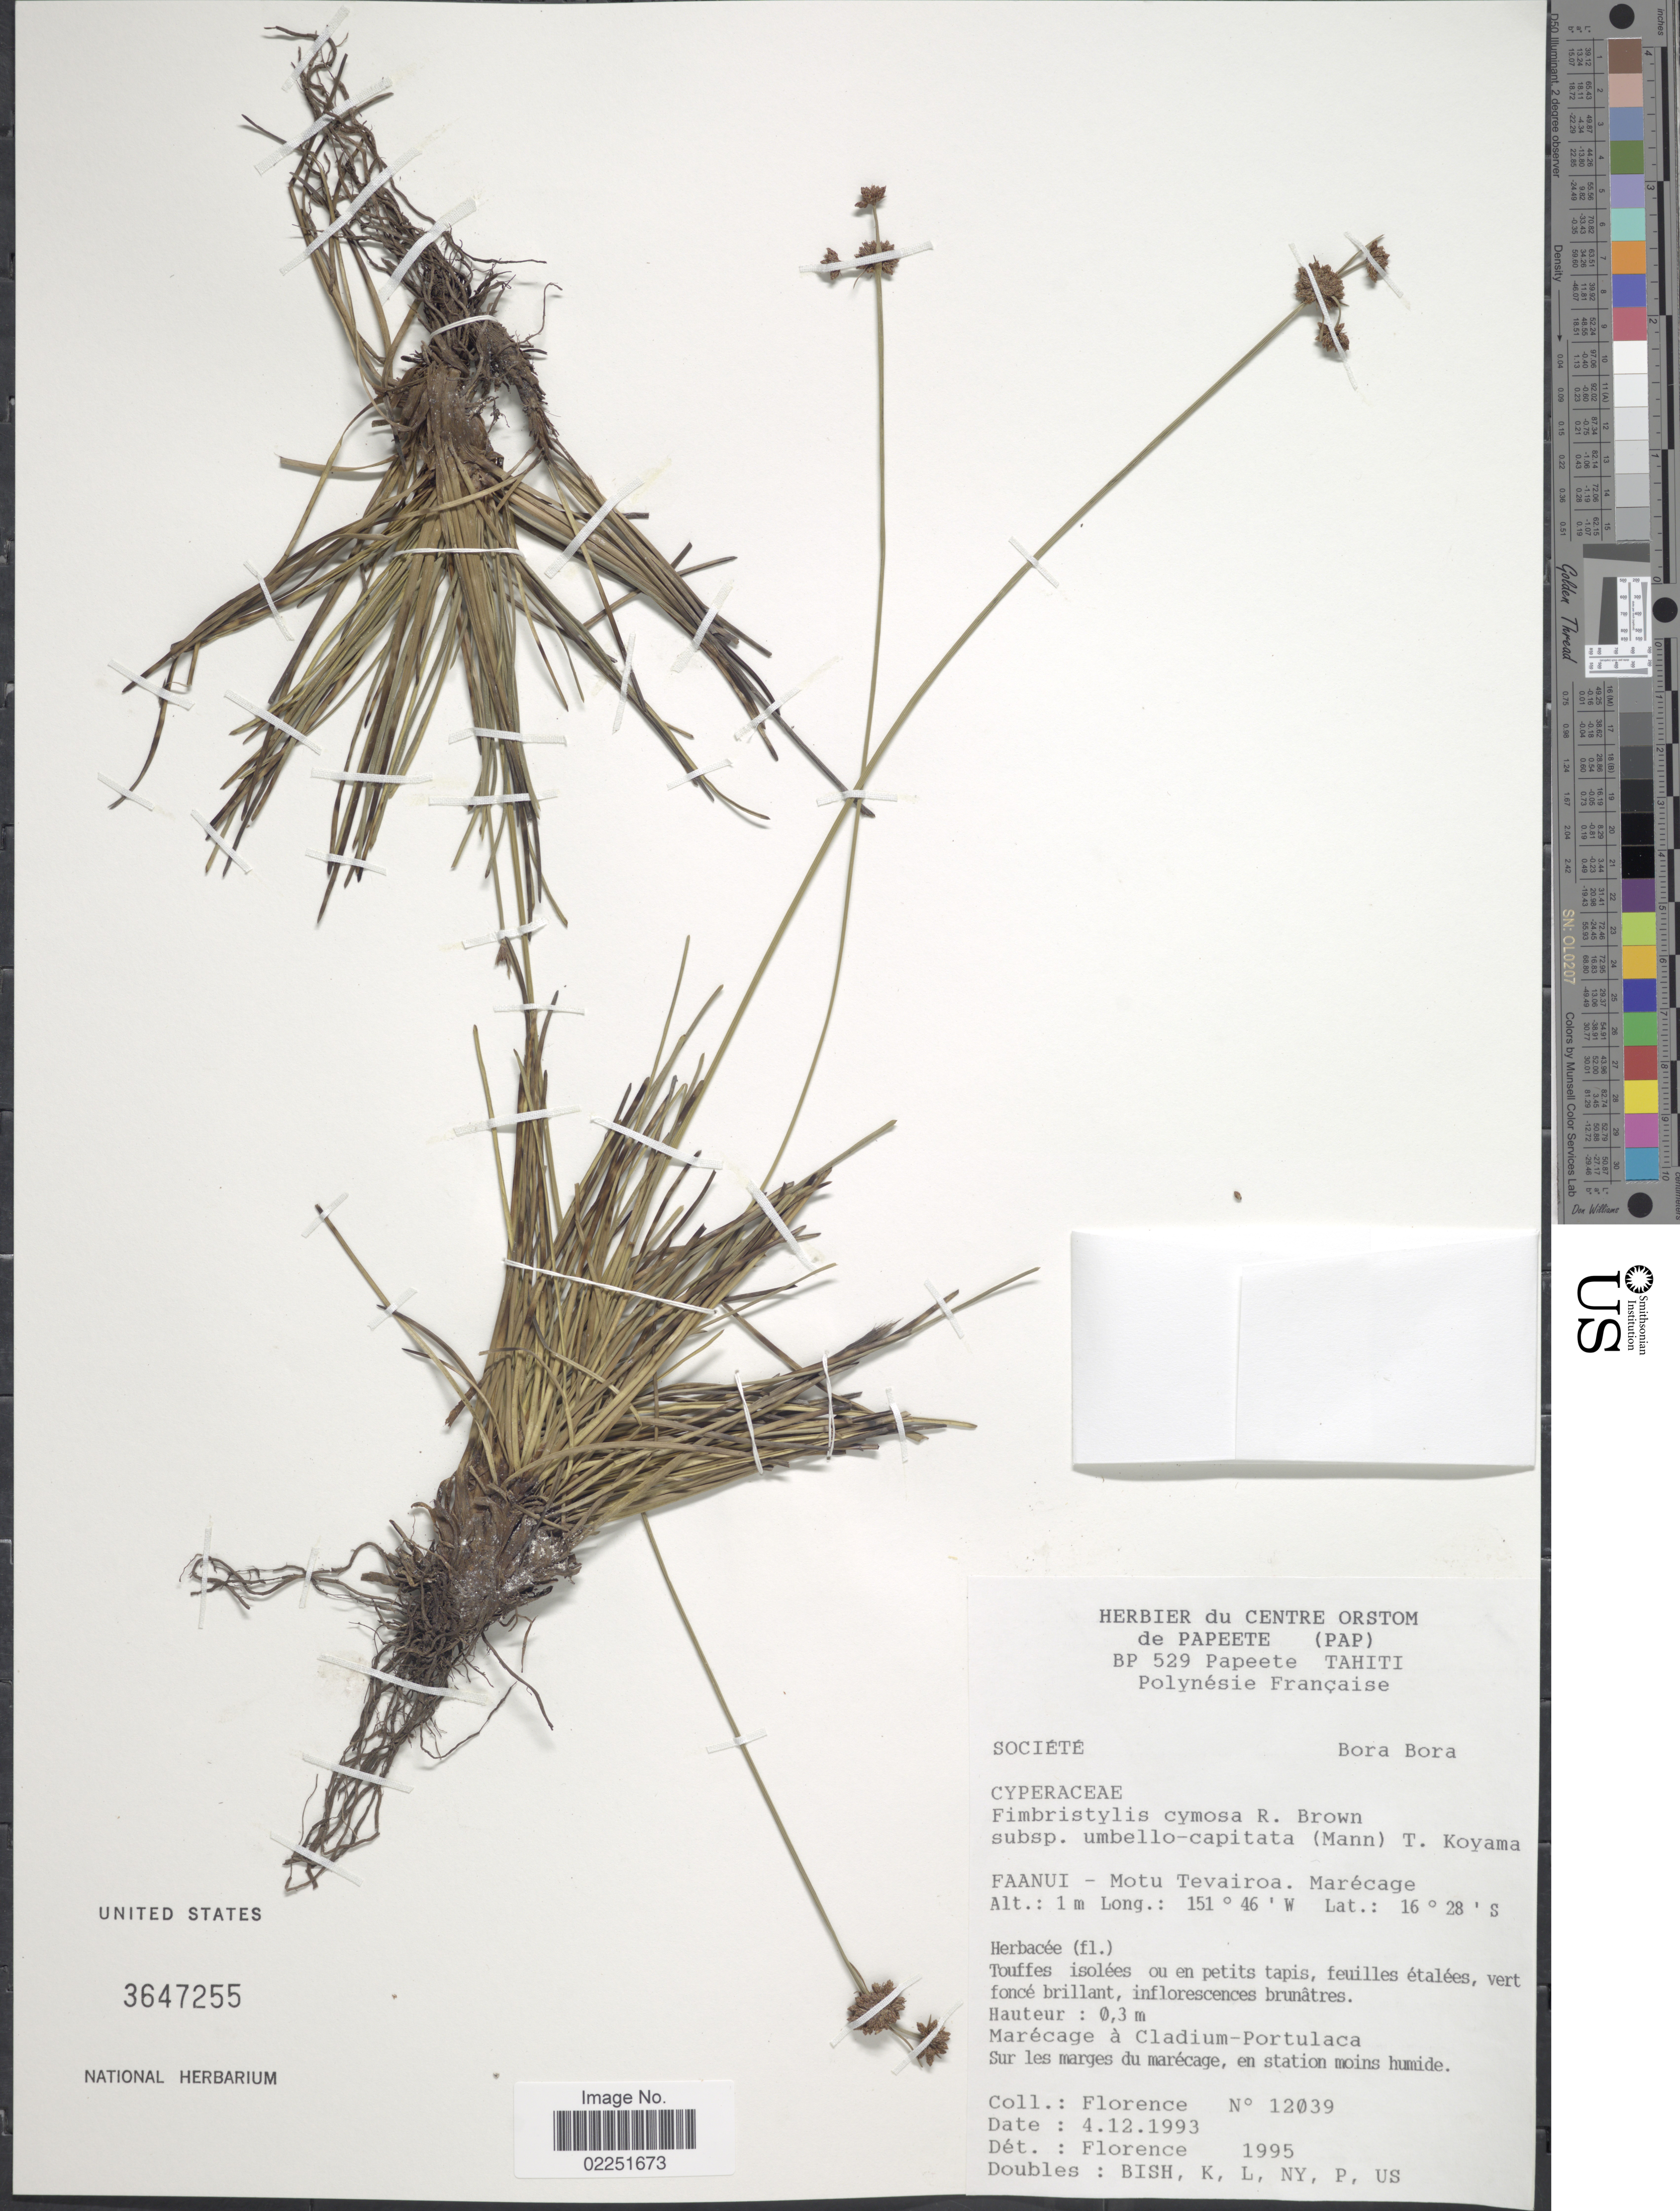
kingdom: Plantae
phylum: Tracheophyta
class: Liliopsida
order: Poales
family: Cyperaceae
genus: Fimbristylis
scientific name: Fimbristylis cymosa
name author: R. Br.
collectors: -. Florence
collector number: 12039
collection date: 1993-12-04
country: French Polynesia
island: Bora Bora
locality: Societe. Bora Bora. Faanui- Motu Tevairoa, Marecage [interpreted]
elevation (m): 1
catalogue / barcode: US 3647255